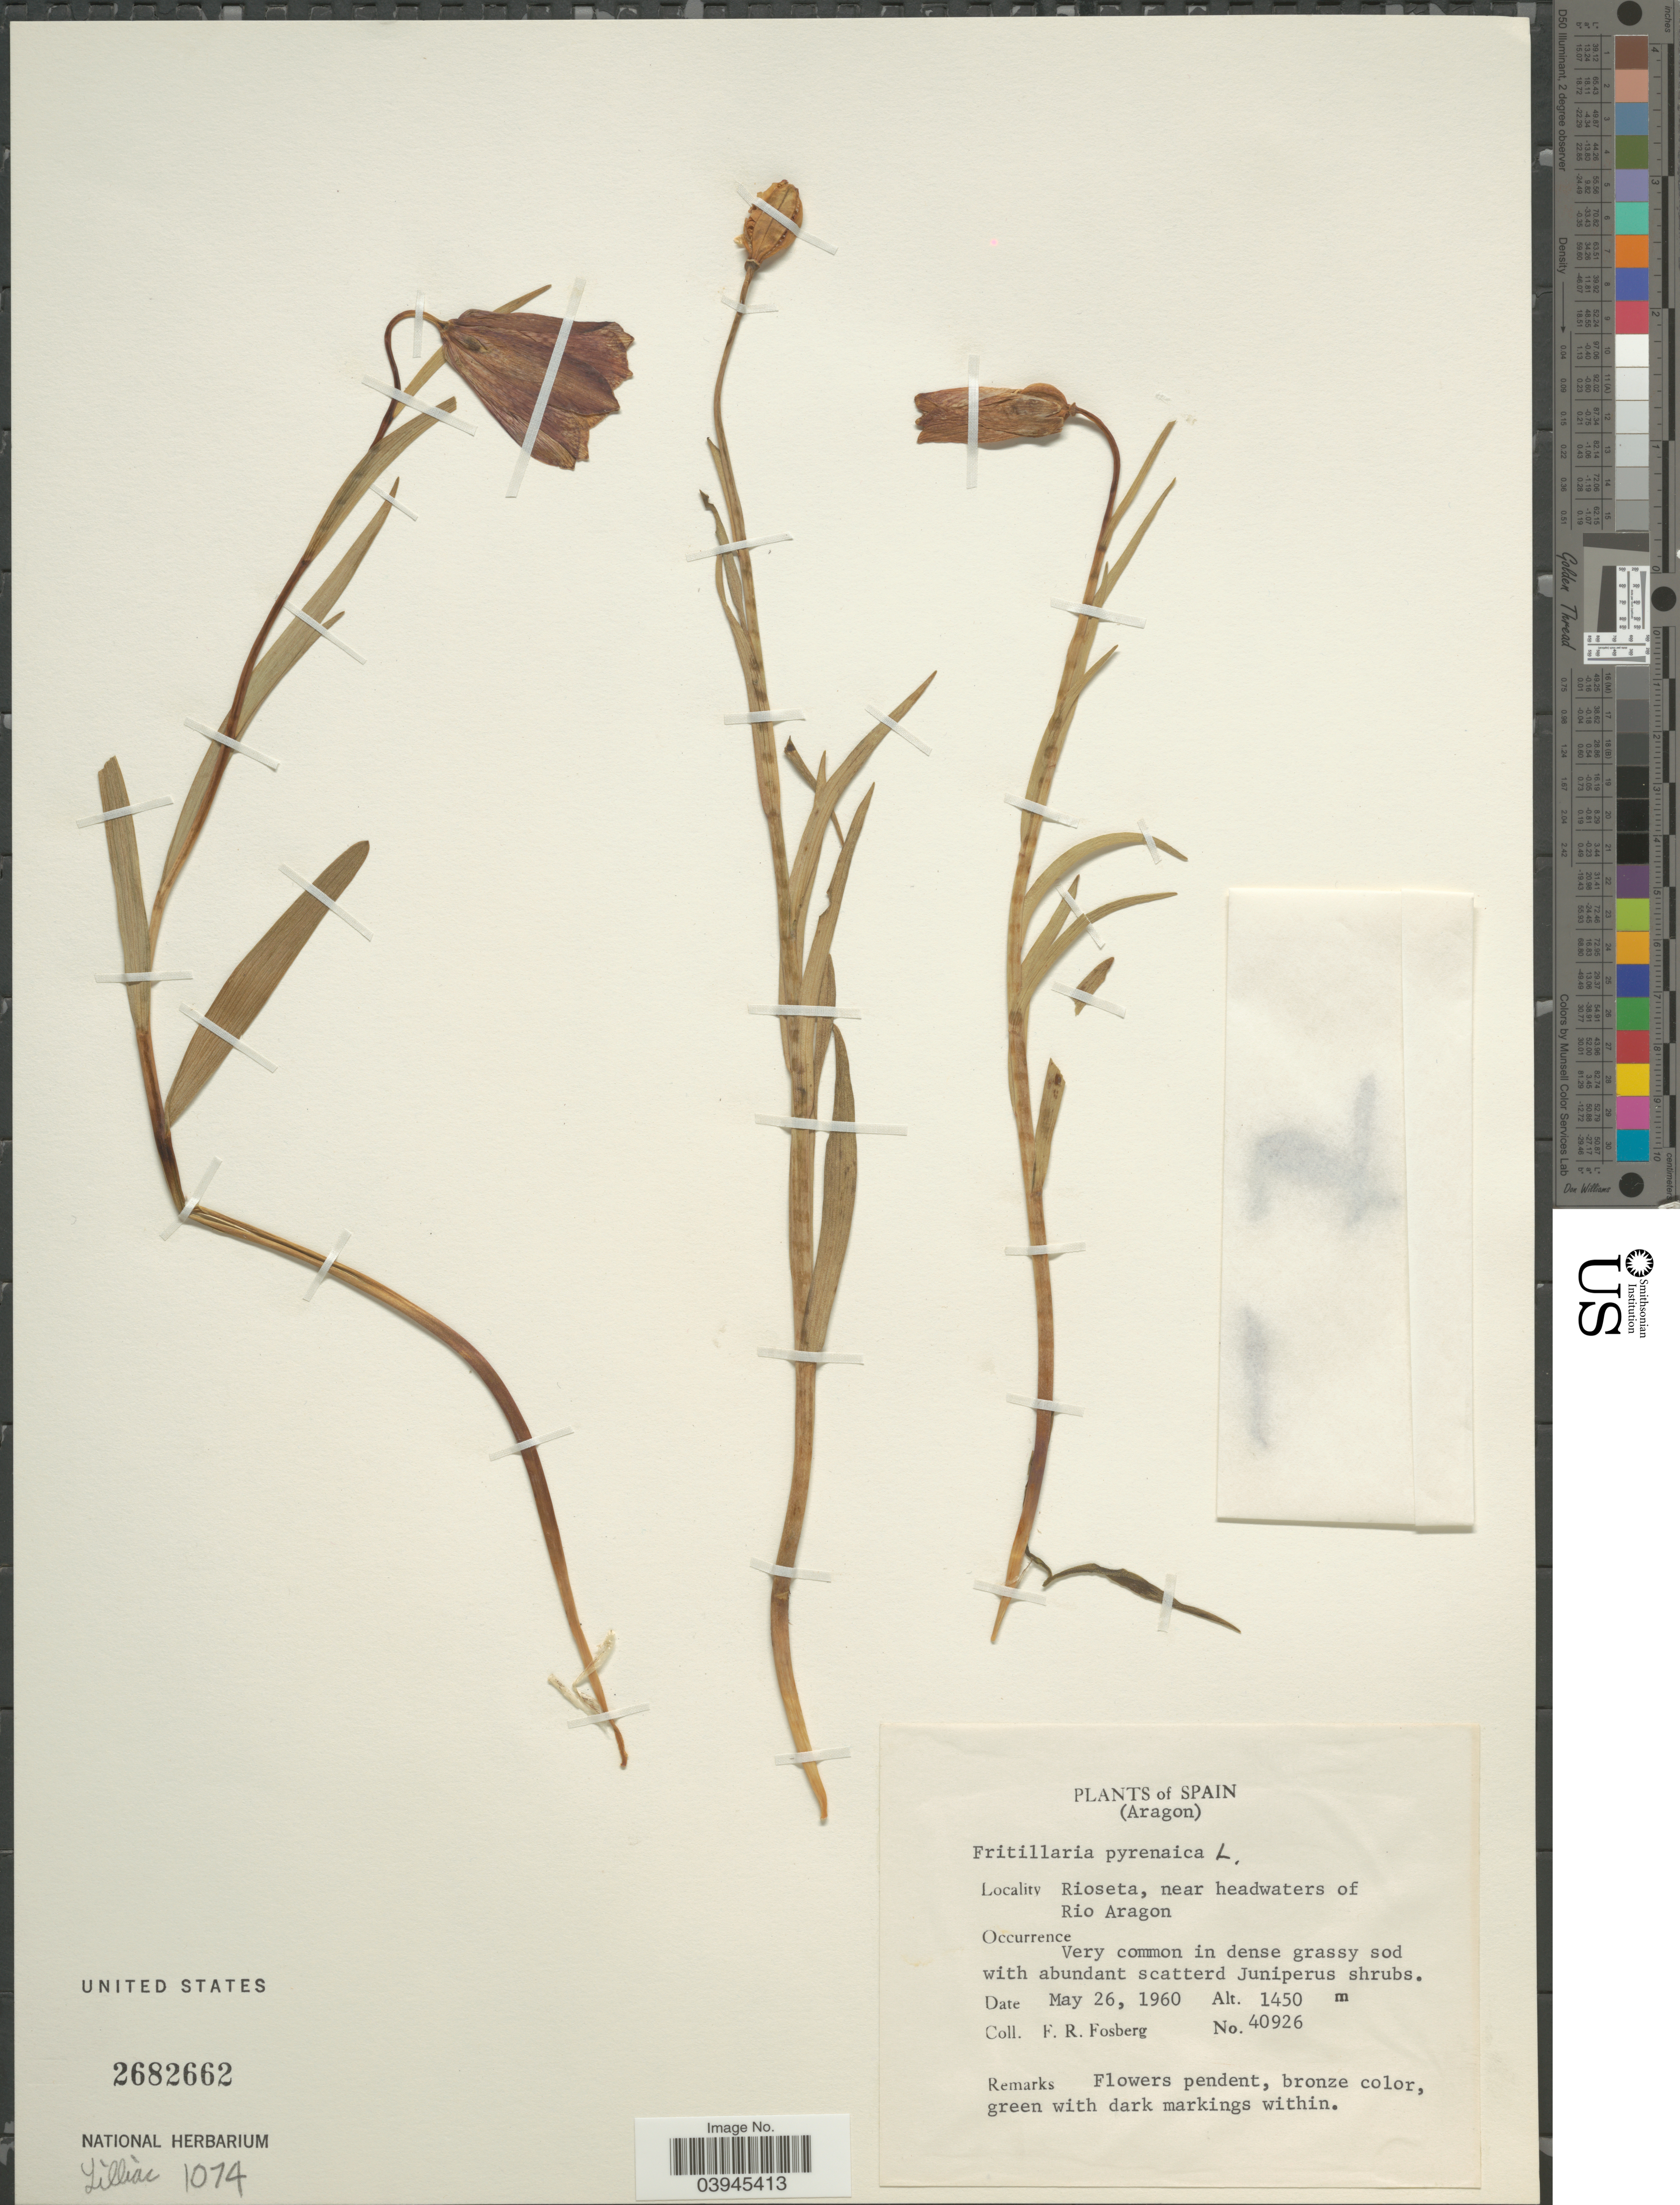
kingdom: Plantae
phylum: Tracheophyta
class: Liliopsida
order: Liliales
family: Liliaceae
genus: Fritillaria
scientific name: Fritillaria pyrenaica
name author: L.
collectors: F. R. Fosberg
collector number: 40926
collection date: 1960-05-26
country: Spain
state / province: Aragón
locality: Rioseta, near headwaters of Rio Aragon.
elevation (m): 1450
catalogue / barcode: US 2682662